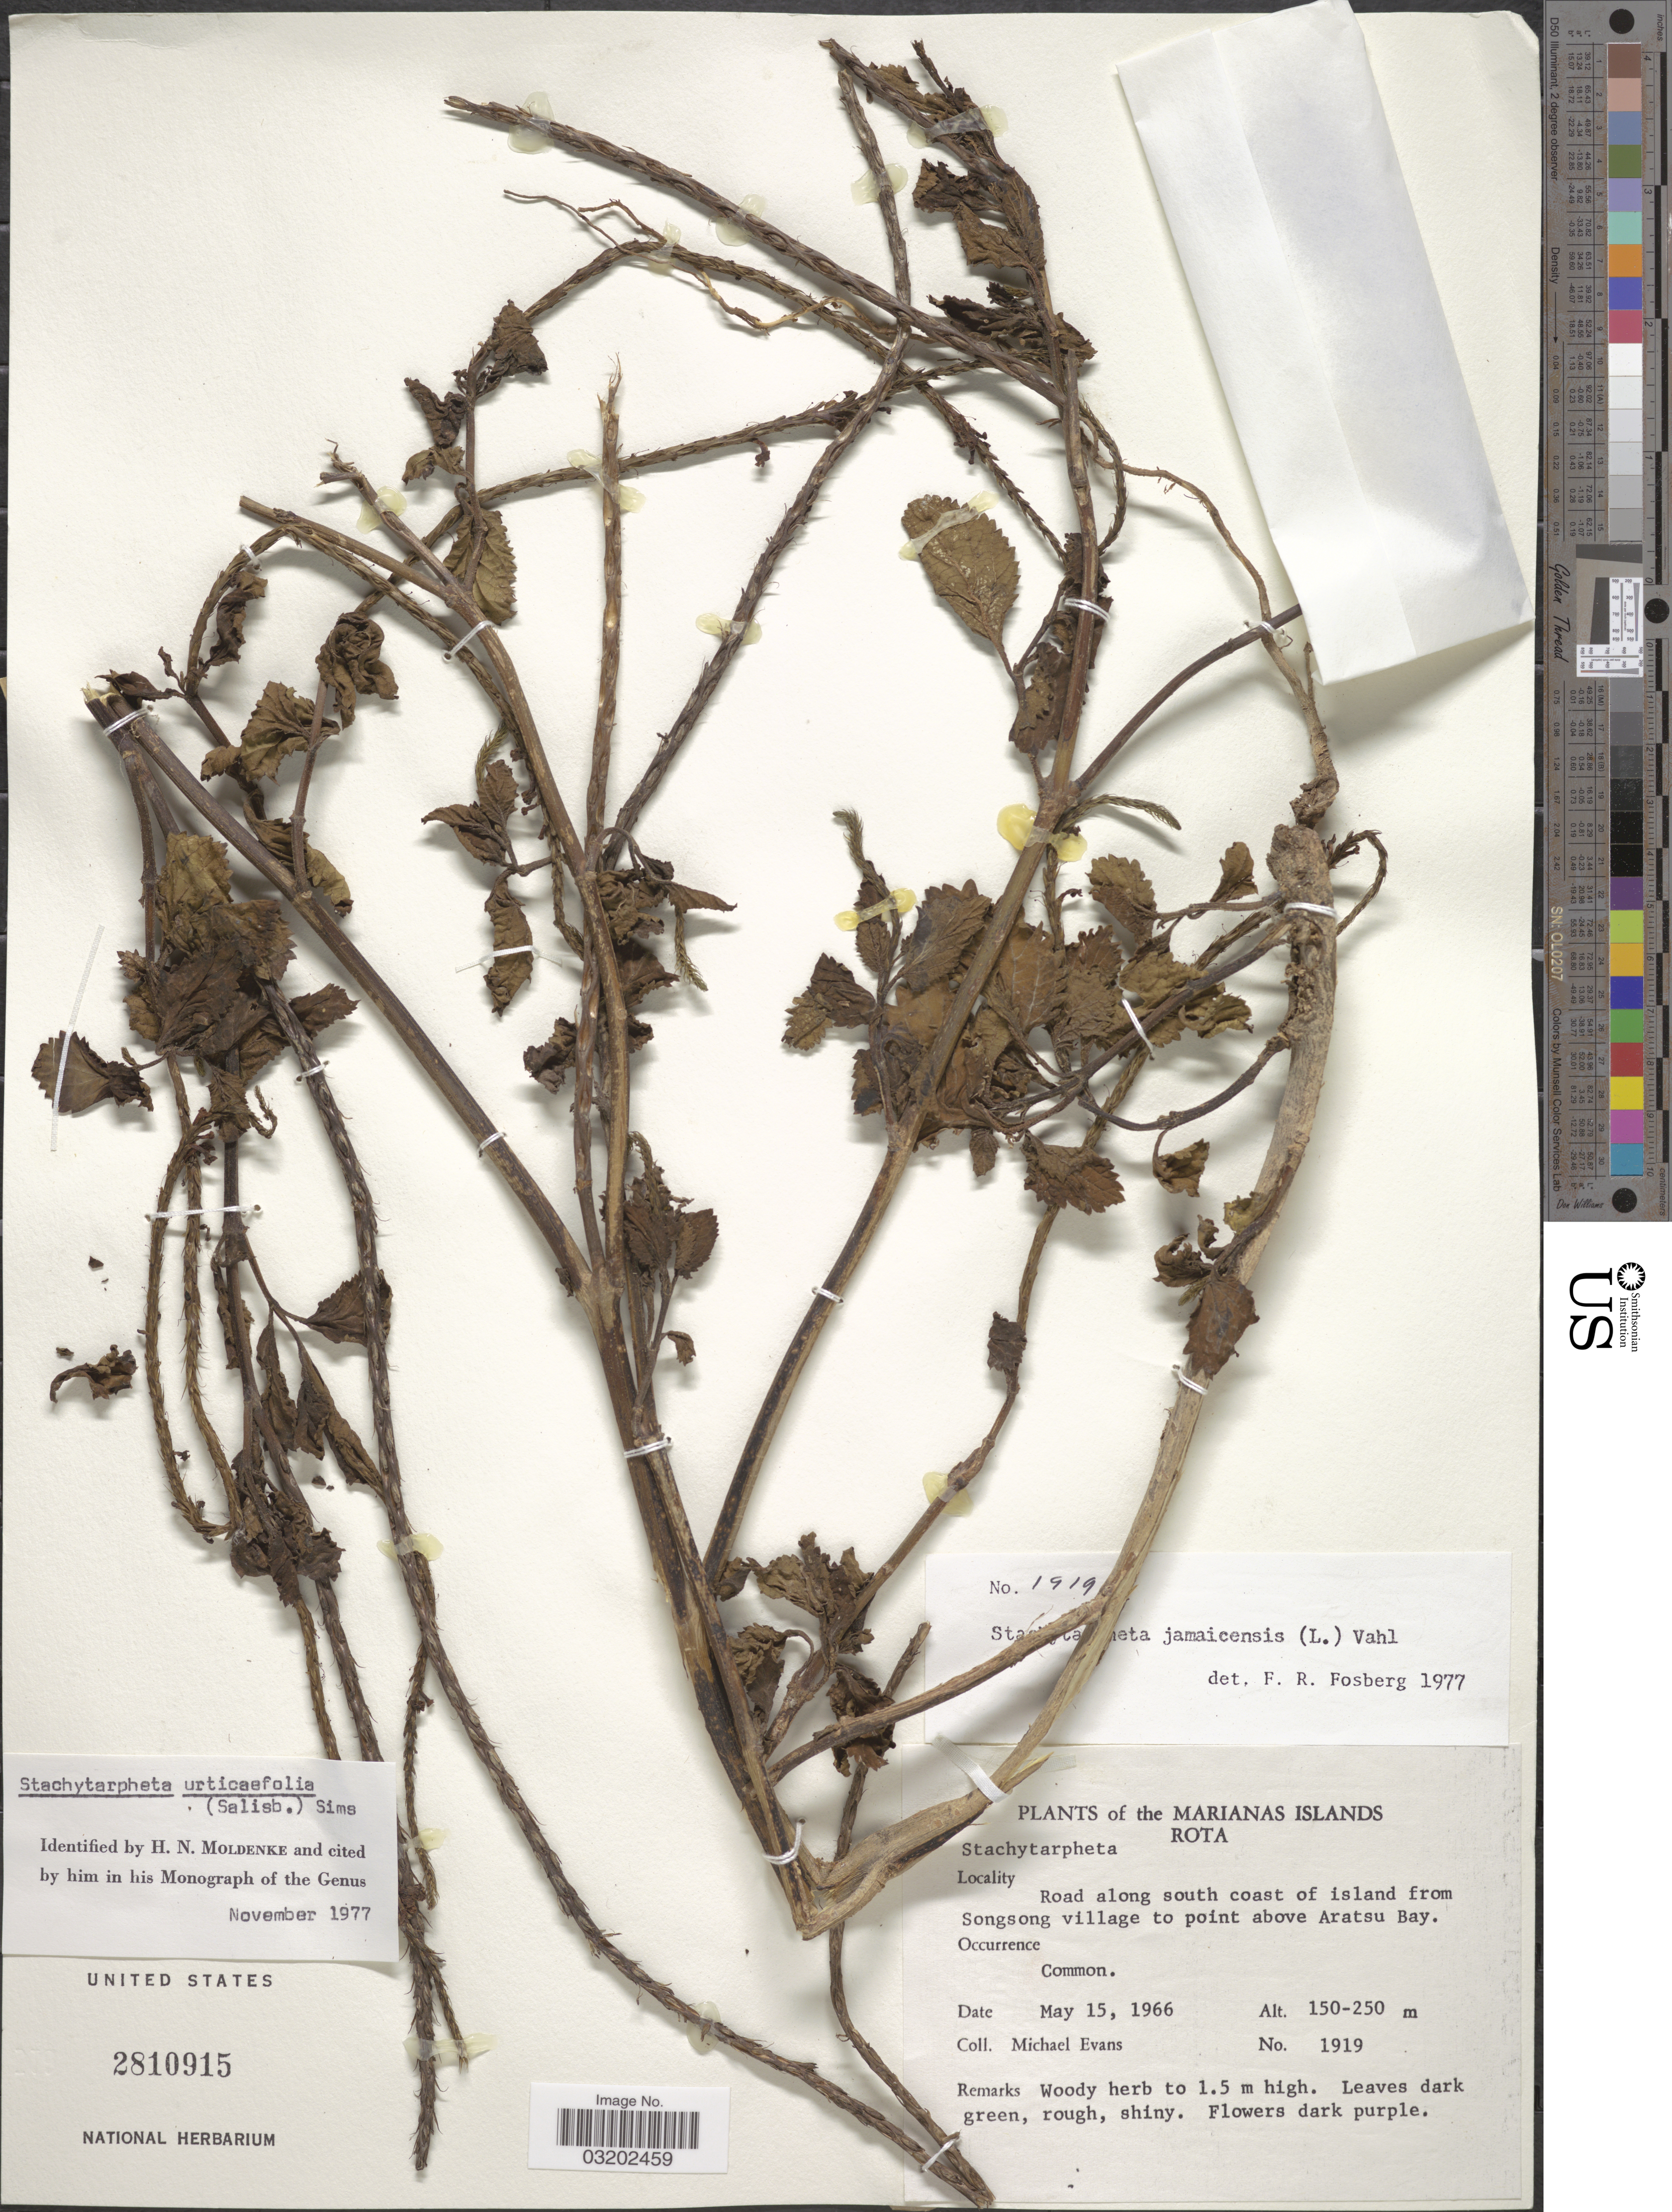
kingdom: Plantae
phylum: Tracheophyta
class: Magnoliopsida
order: Lamiales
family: Verbenaceae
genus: Stachytarpheta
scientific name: Stachytarpheta urticifolia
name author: Sims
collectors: M. Evans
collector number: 1919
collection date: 1966-05-15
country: Northern Mariana Islands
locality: The Marianas Islands. Rota. Road along south coast of island from Songsong village to point above Aratsu Bay.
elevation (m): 150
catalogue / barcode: US 2810915